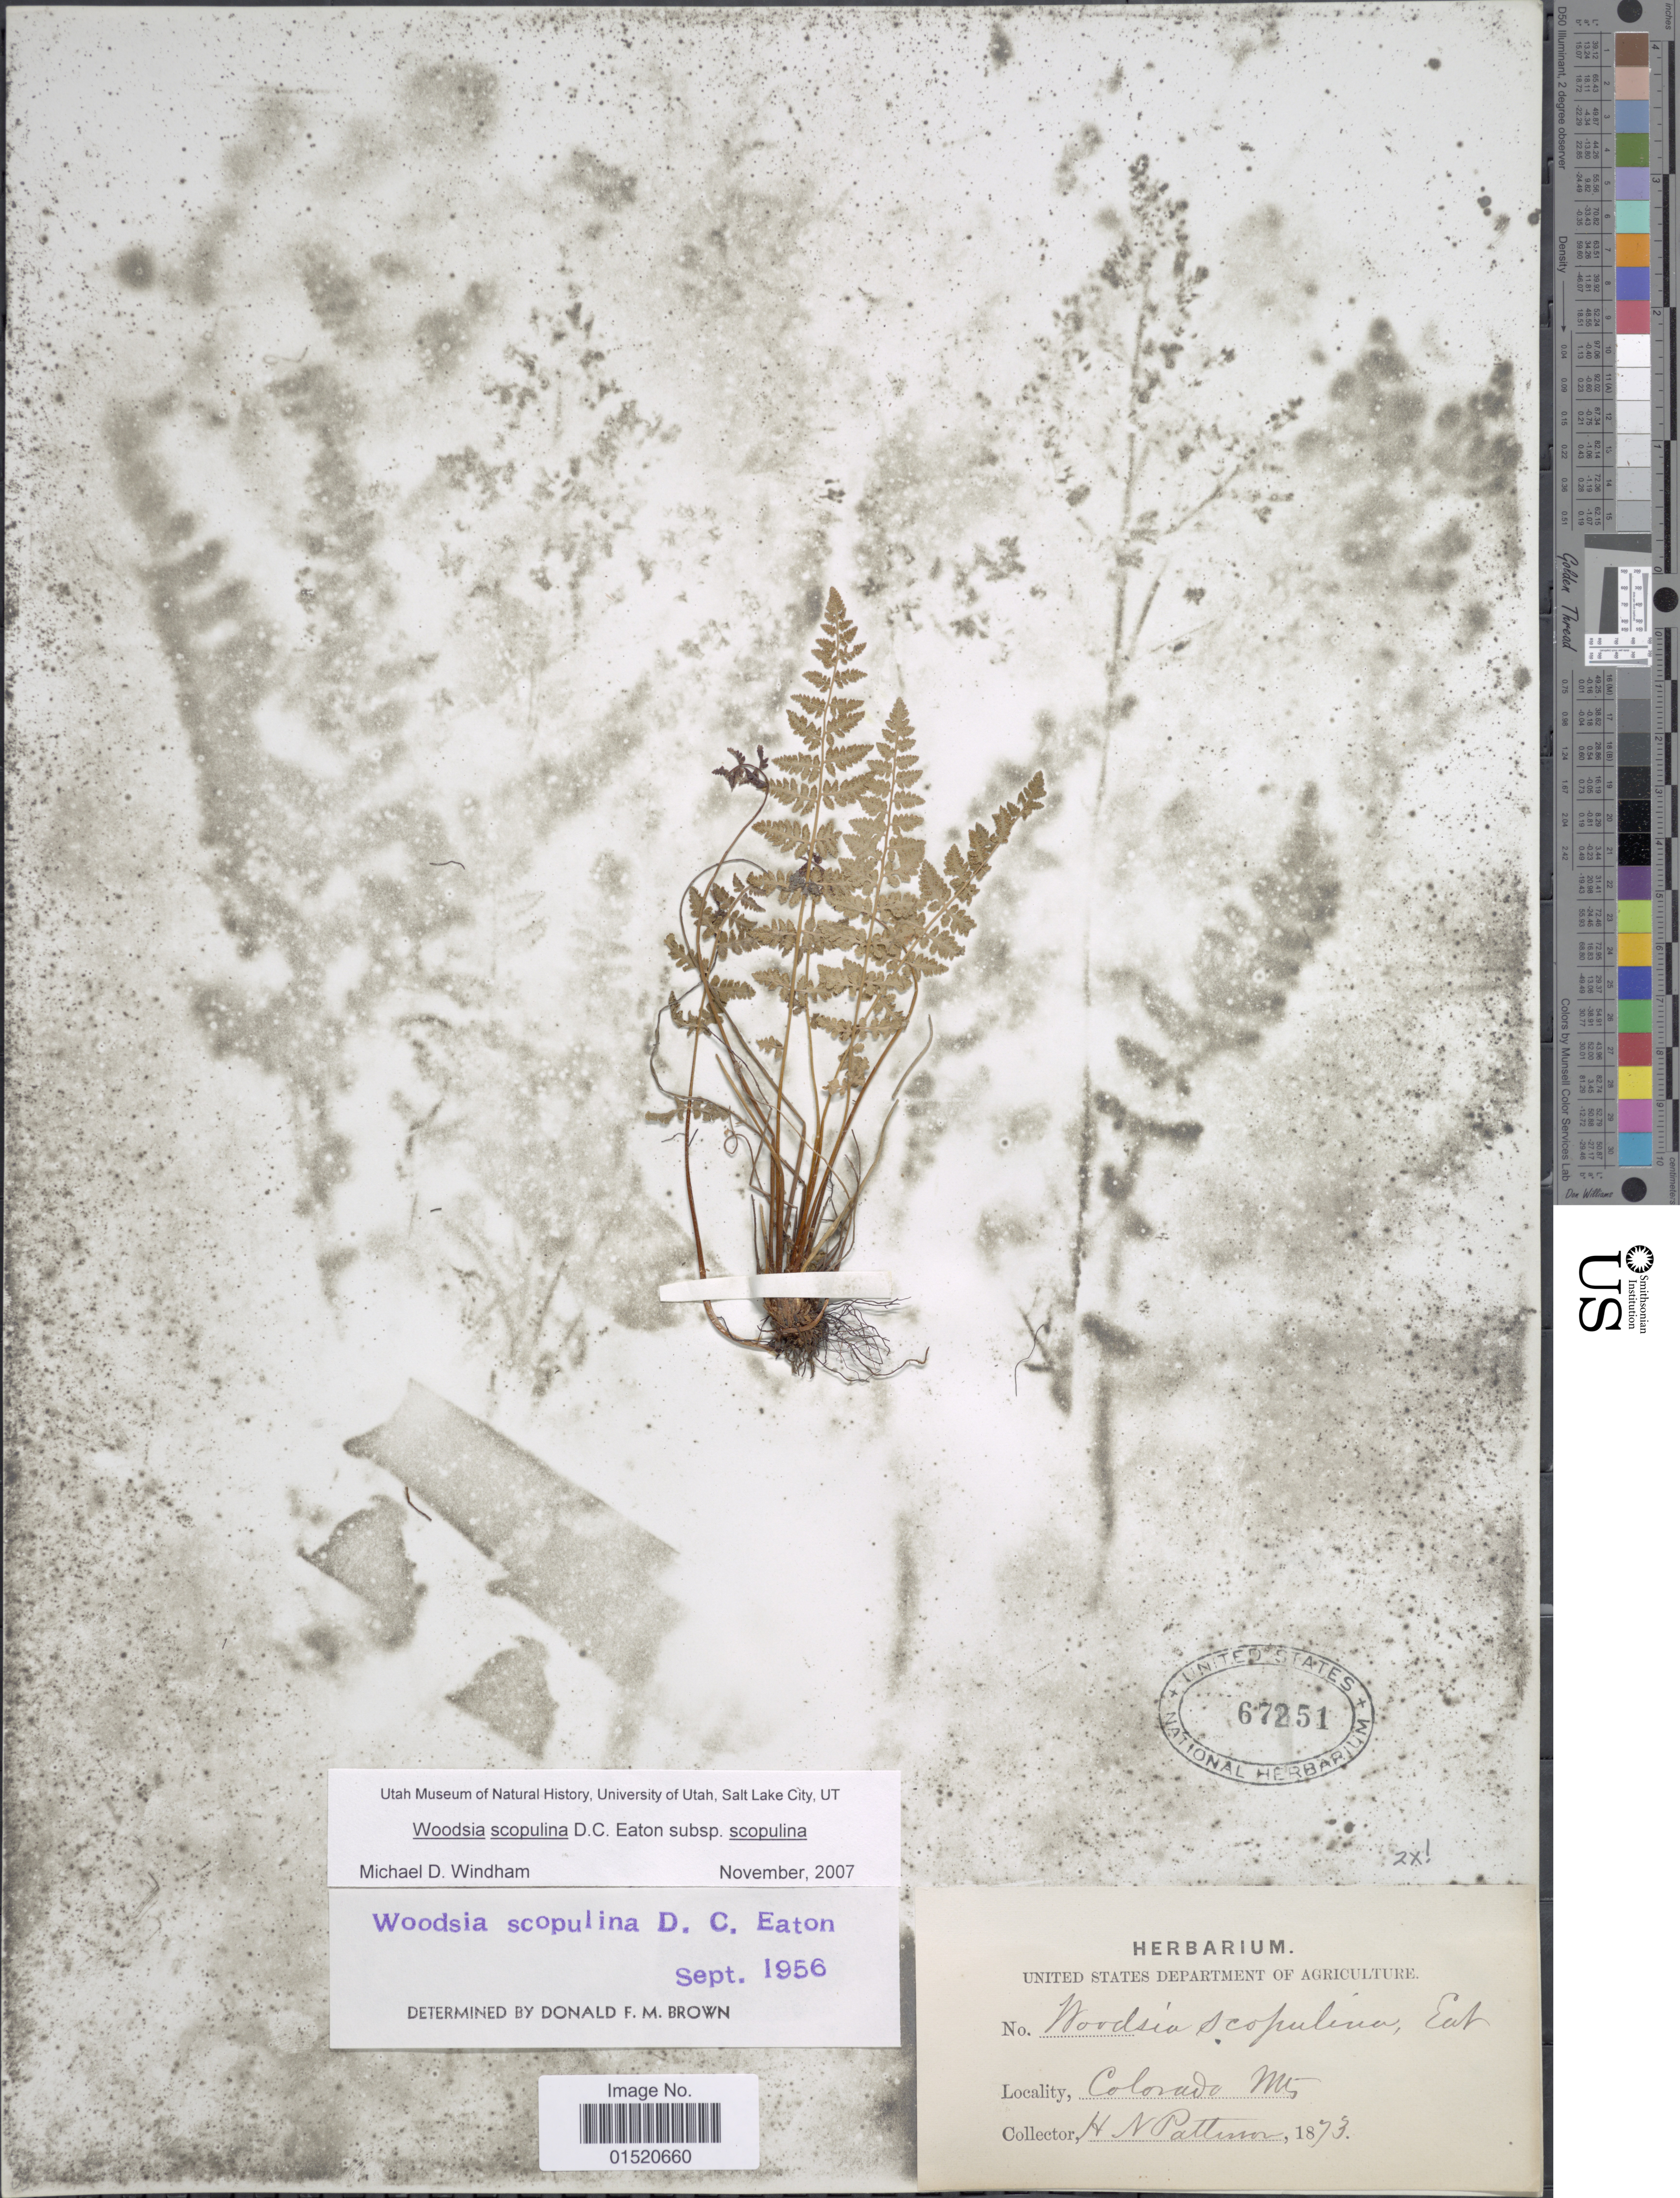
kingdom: Plantae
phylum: Tracheophyta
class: Polypodiopsida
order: Polypodiales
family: Woodsiaceae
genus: Woodsia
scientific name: Woodsia scopulina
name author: D.C. Eaton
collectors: H. N. Patterson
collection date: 1873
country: United States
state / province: Colorado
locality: Colorado Mts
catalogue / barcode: US 67251